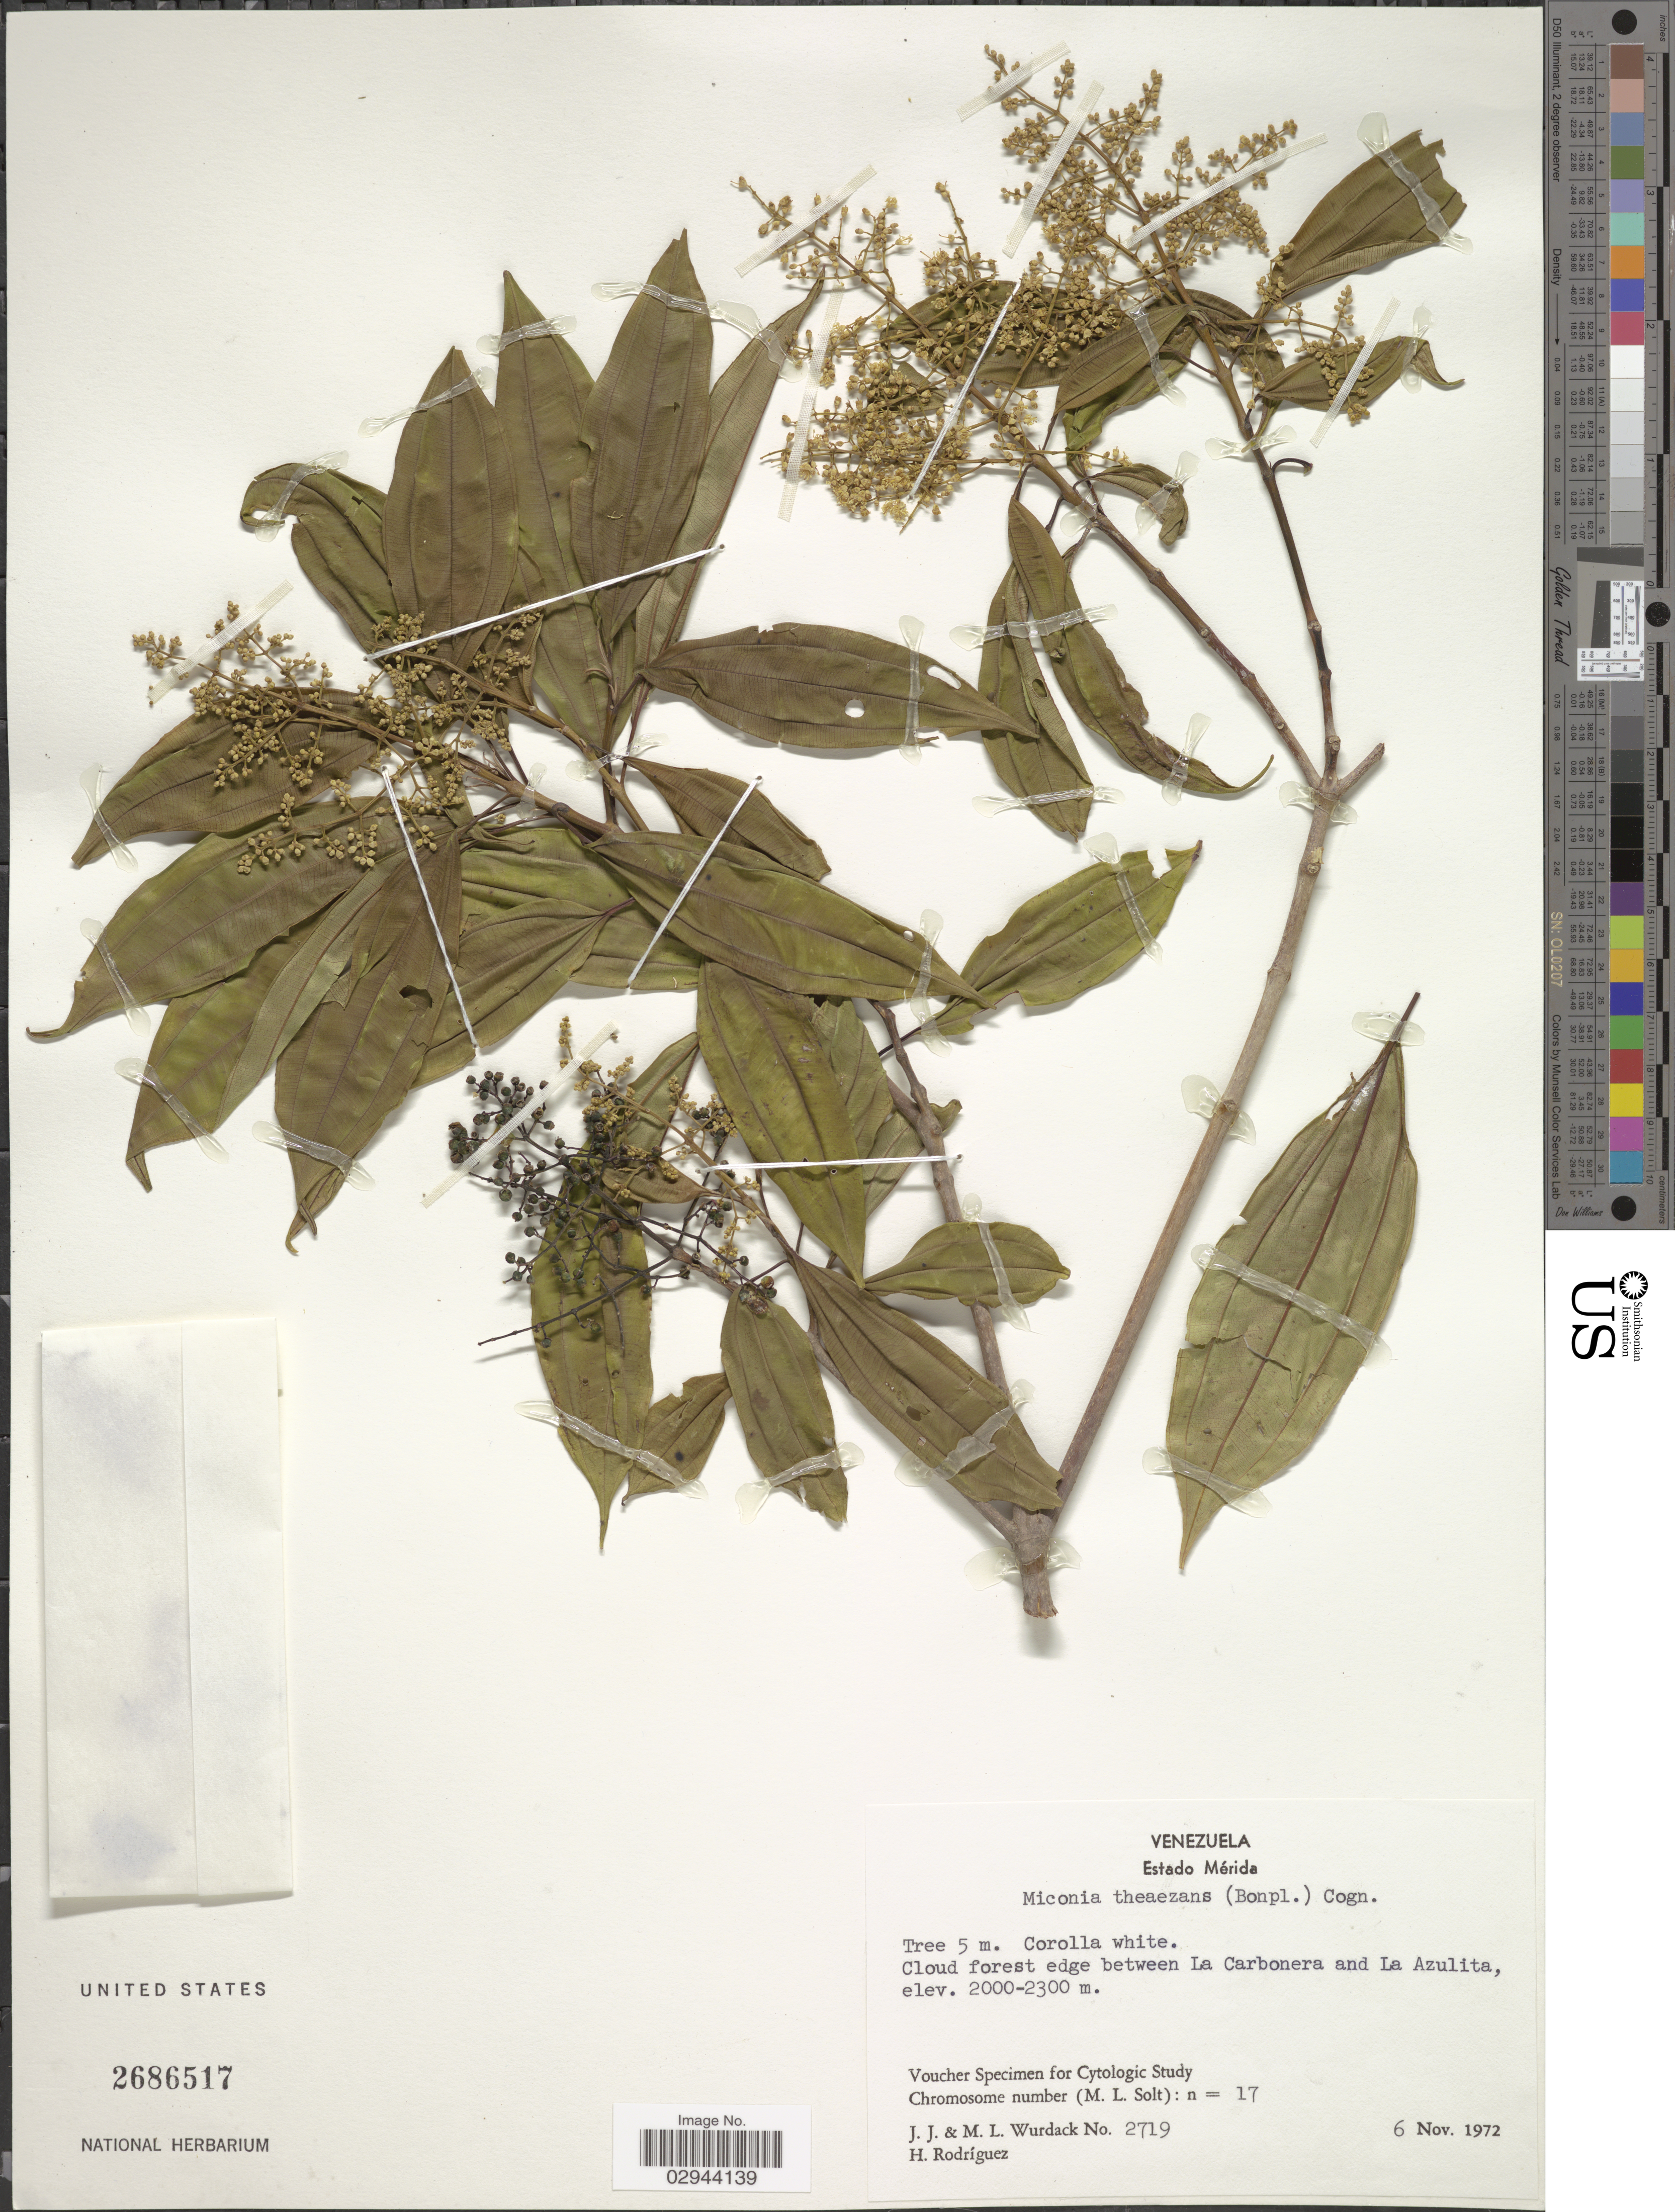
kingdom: Plantae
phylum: Tracheophyta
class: Magnoliopsida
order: Myrtales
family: Melastomataceae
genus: Miconia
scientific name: Miconia theizans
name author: (Bonpl.) Cogn.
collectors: J. J. Wurdack, M. L. Wurdack & H. Rodríguez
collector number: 2719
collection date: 1972-11-06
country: Venezuela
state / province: Mérida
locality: Cloud forest edge between La Carbonera and La Azulita.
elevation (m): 2000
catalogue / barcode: US 2686517